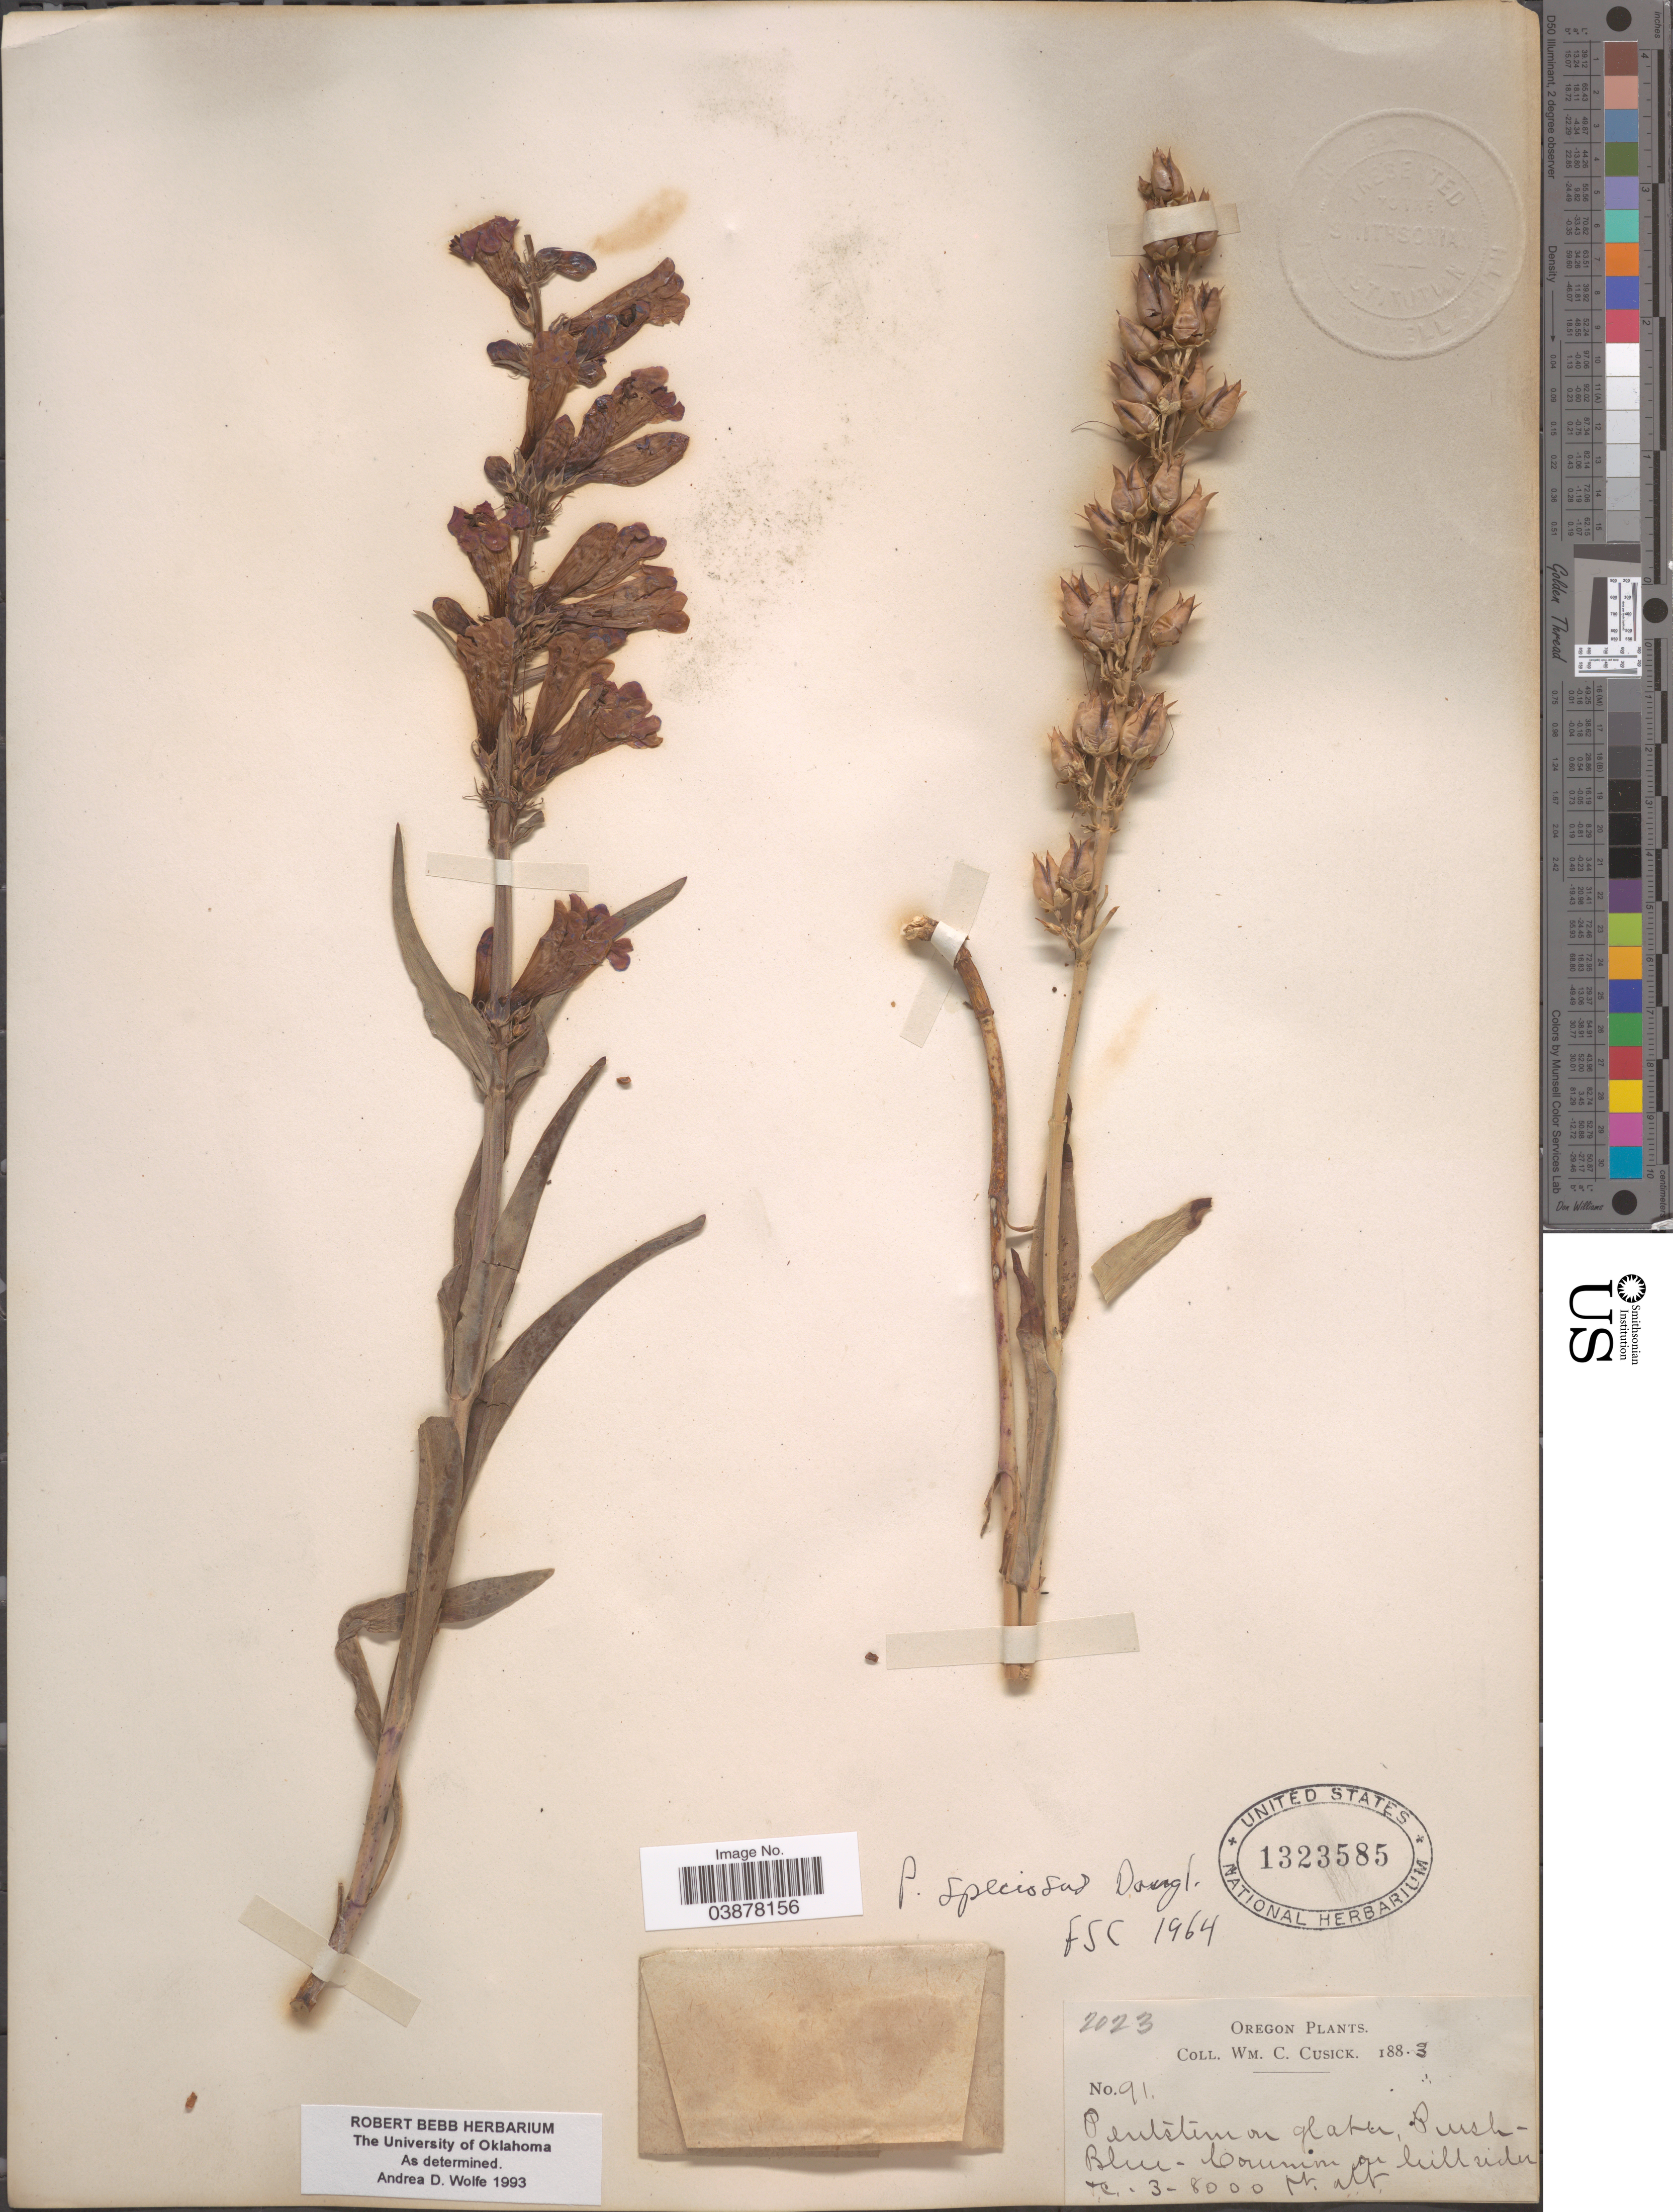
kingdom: Plantae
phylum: Tracheophyta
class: Magnoliopsida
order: Lamiales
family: Plantaginaceae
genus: Penstemon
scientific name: Penstemon speciosus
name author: Douglas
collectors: W. C. Cusick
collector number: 91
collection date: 1883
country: United States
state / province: Oregon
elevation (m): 914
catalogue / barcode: US 1323585